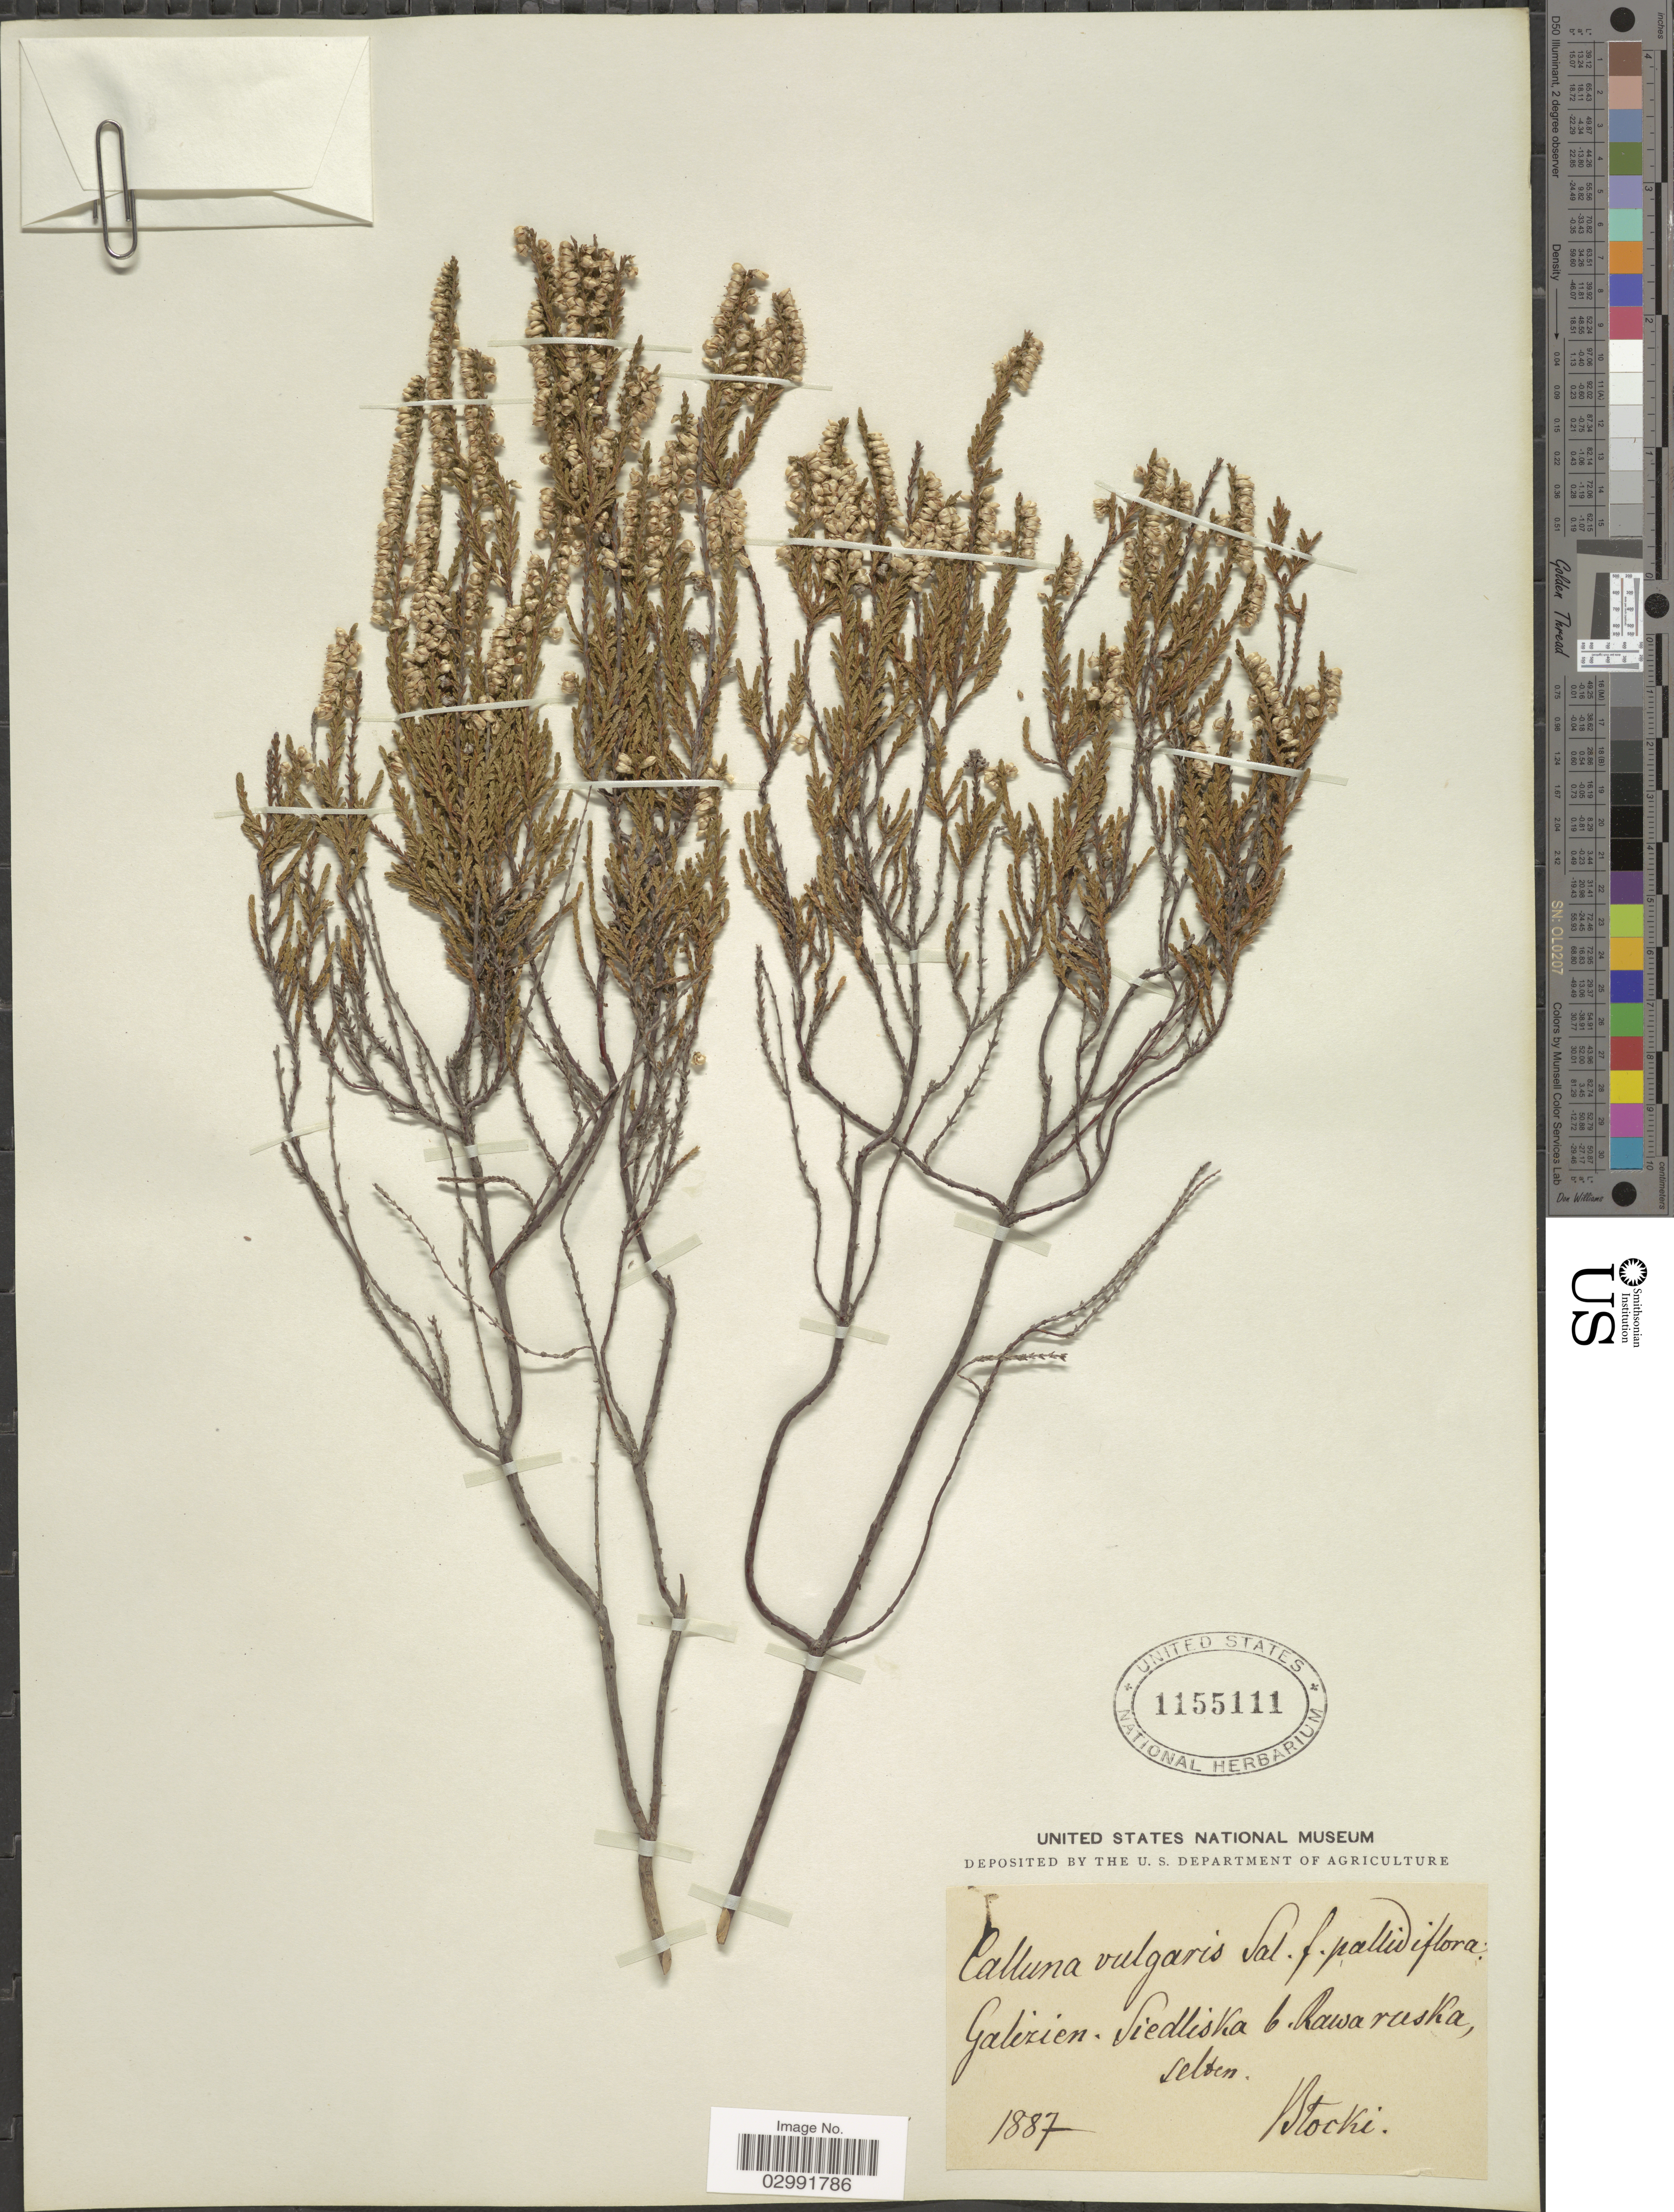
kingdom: Plantae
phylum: Tracheophyta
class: Magnoliopsida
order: Ericales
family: Ericaceae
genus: Calluna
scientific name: Calluna vulgaris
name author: (L.) Hull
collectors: Blocki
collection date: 1887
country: Poland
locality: Galezien. Siedliska b Rawaruska, selten.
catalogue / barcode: US 11551111